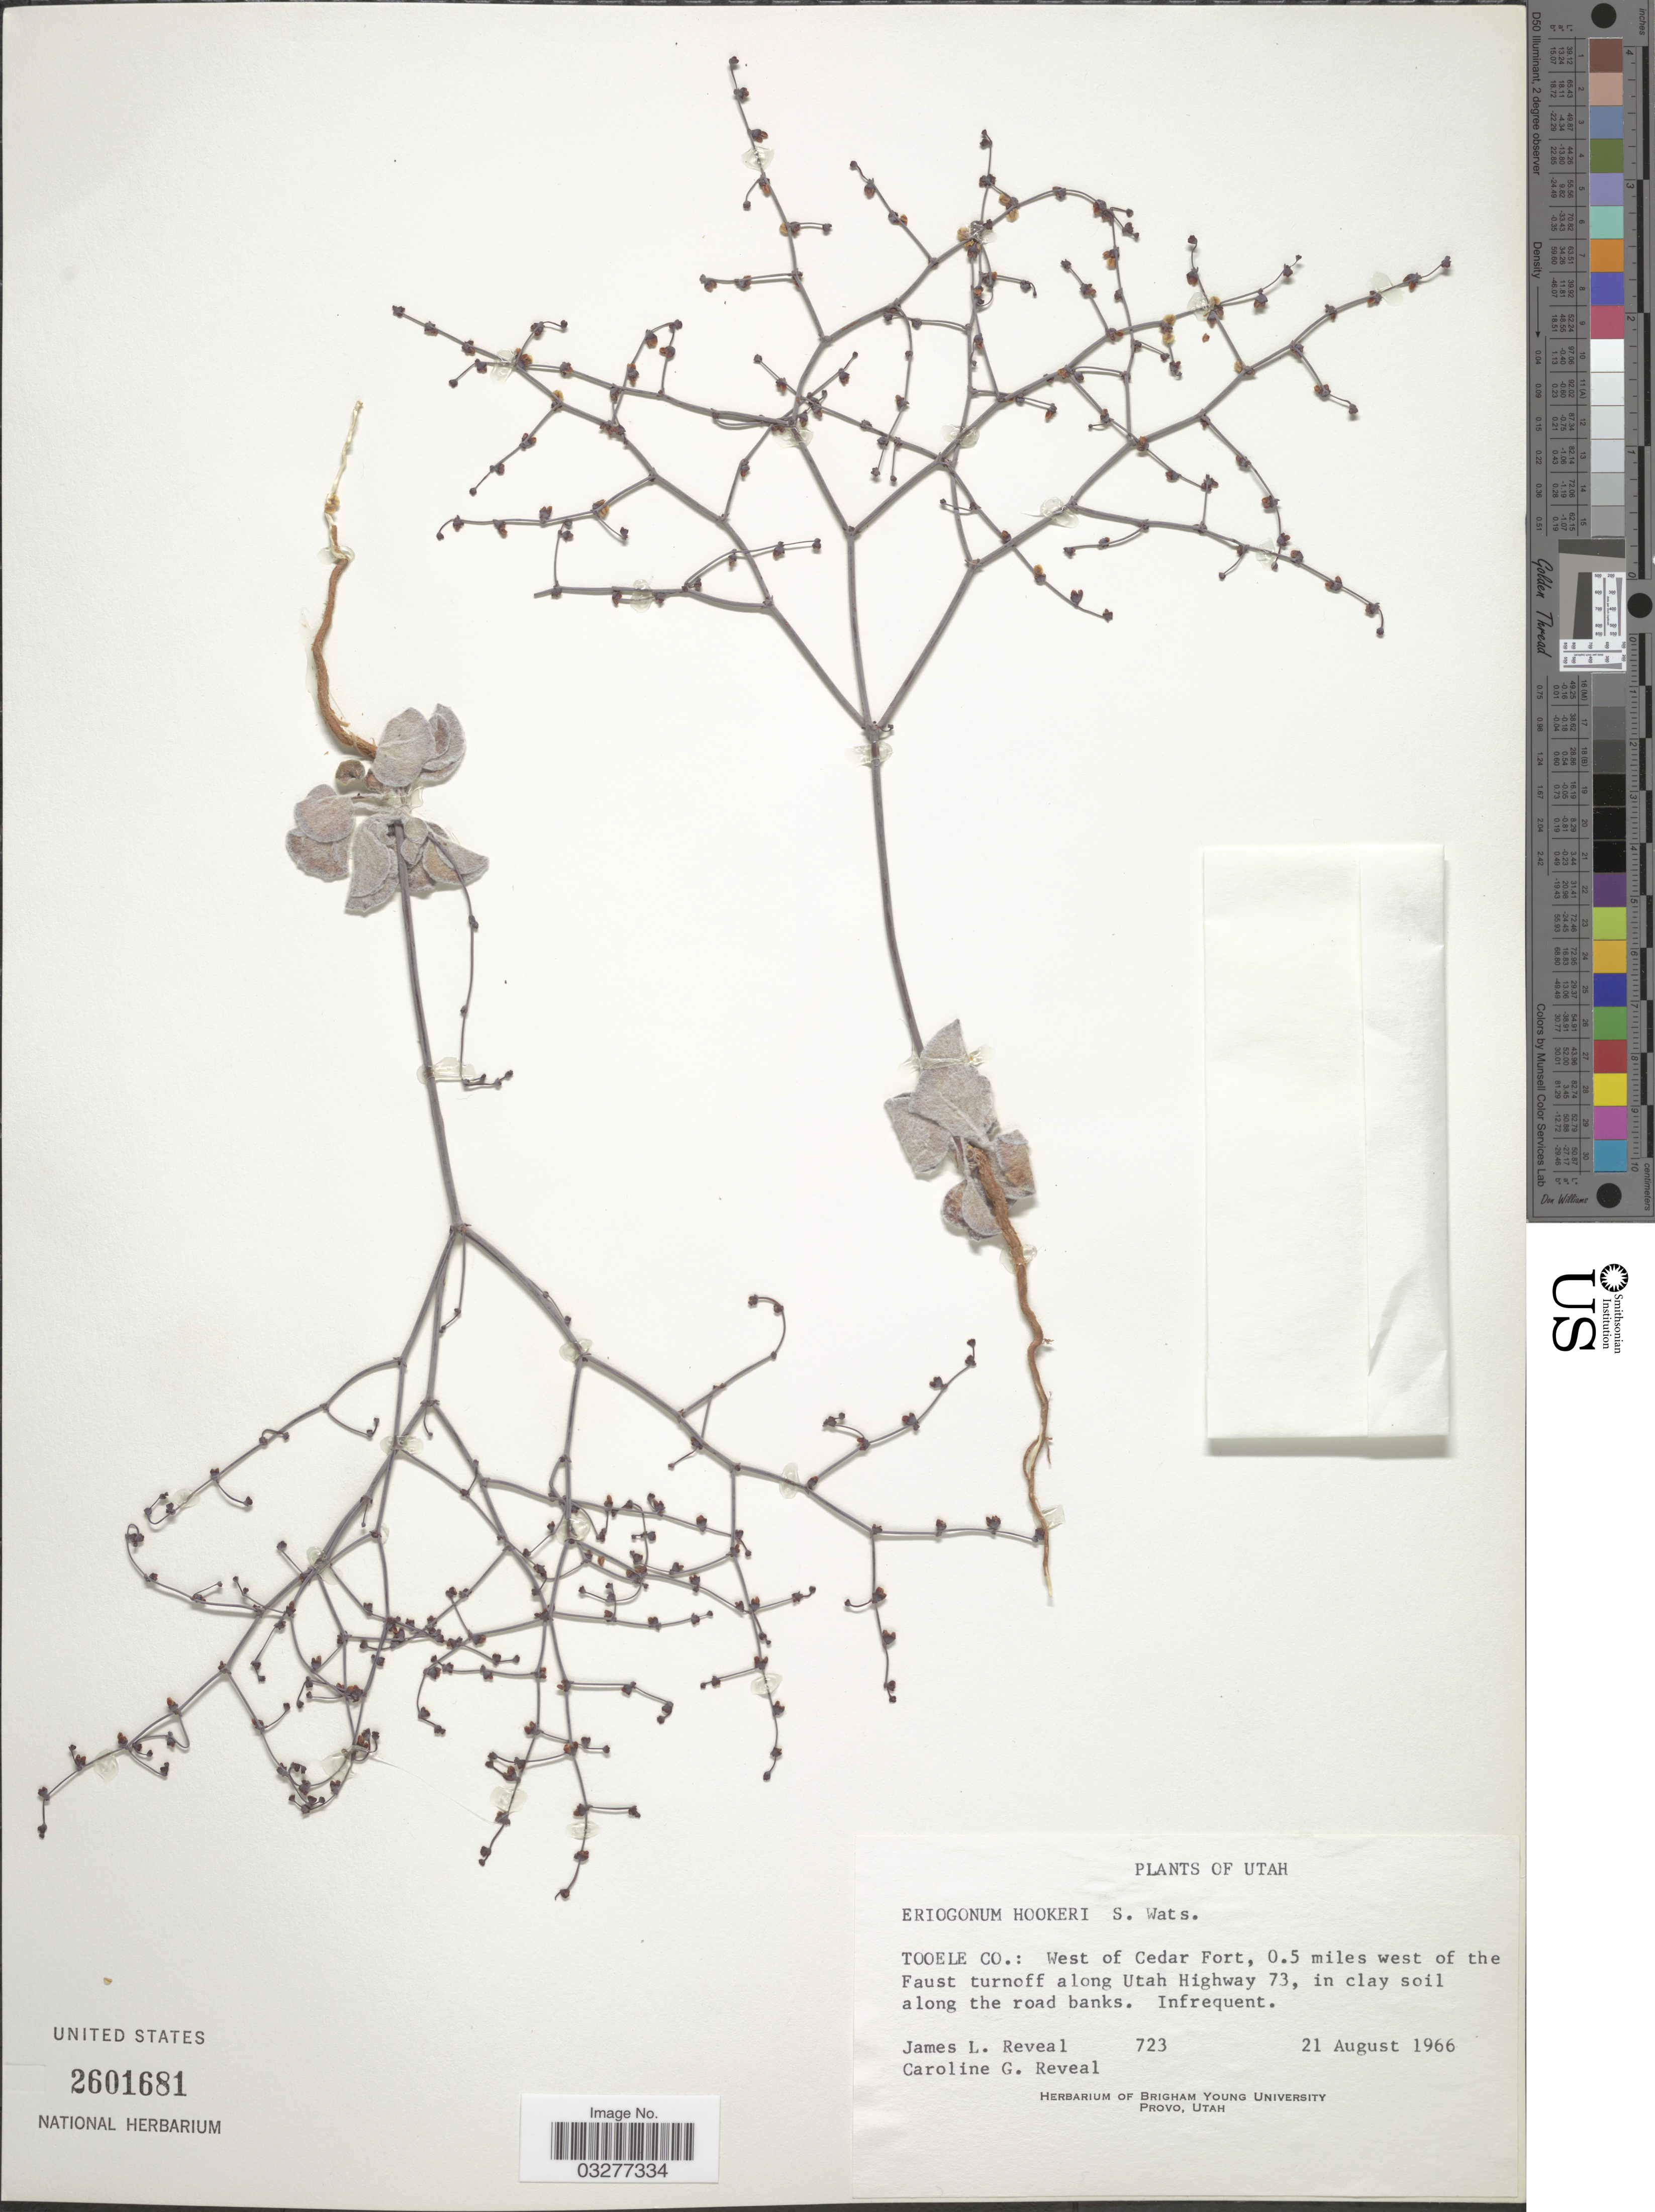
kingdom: Plantae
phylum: Tracheophyta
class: Magnoliopsida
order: Caryophyllales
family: Polygonaceae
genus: Eriogonum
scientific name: Eriogonum hookeri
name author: S. Watson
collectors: J. L. Reveal & C. G. Reveal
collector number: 723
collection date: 1966-08-21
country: United States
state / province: Utah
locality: Tooele Co.: West of Cedar Fort, 0.5 miles west of the Faust turnoff along Utah Highway 73.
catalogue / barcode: US 2601681